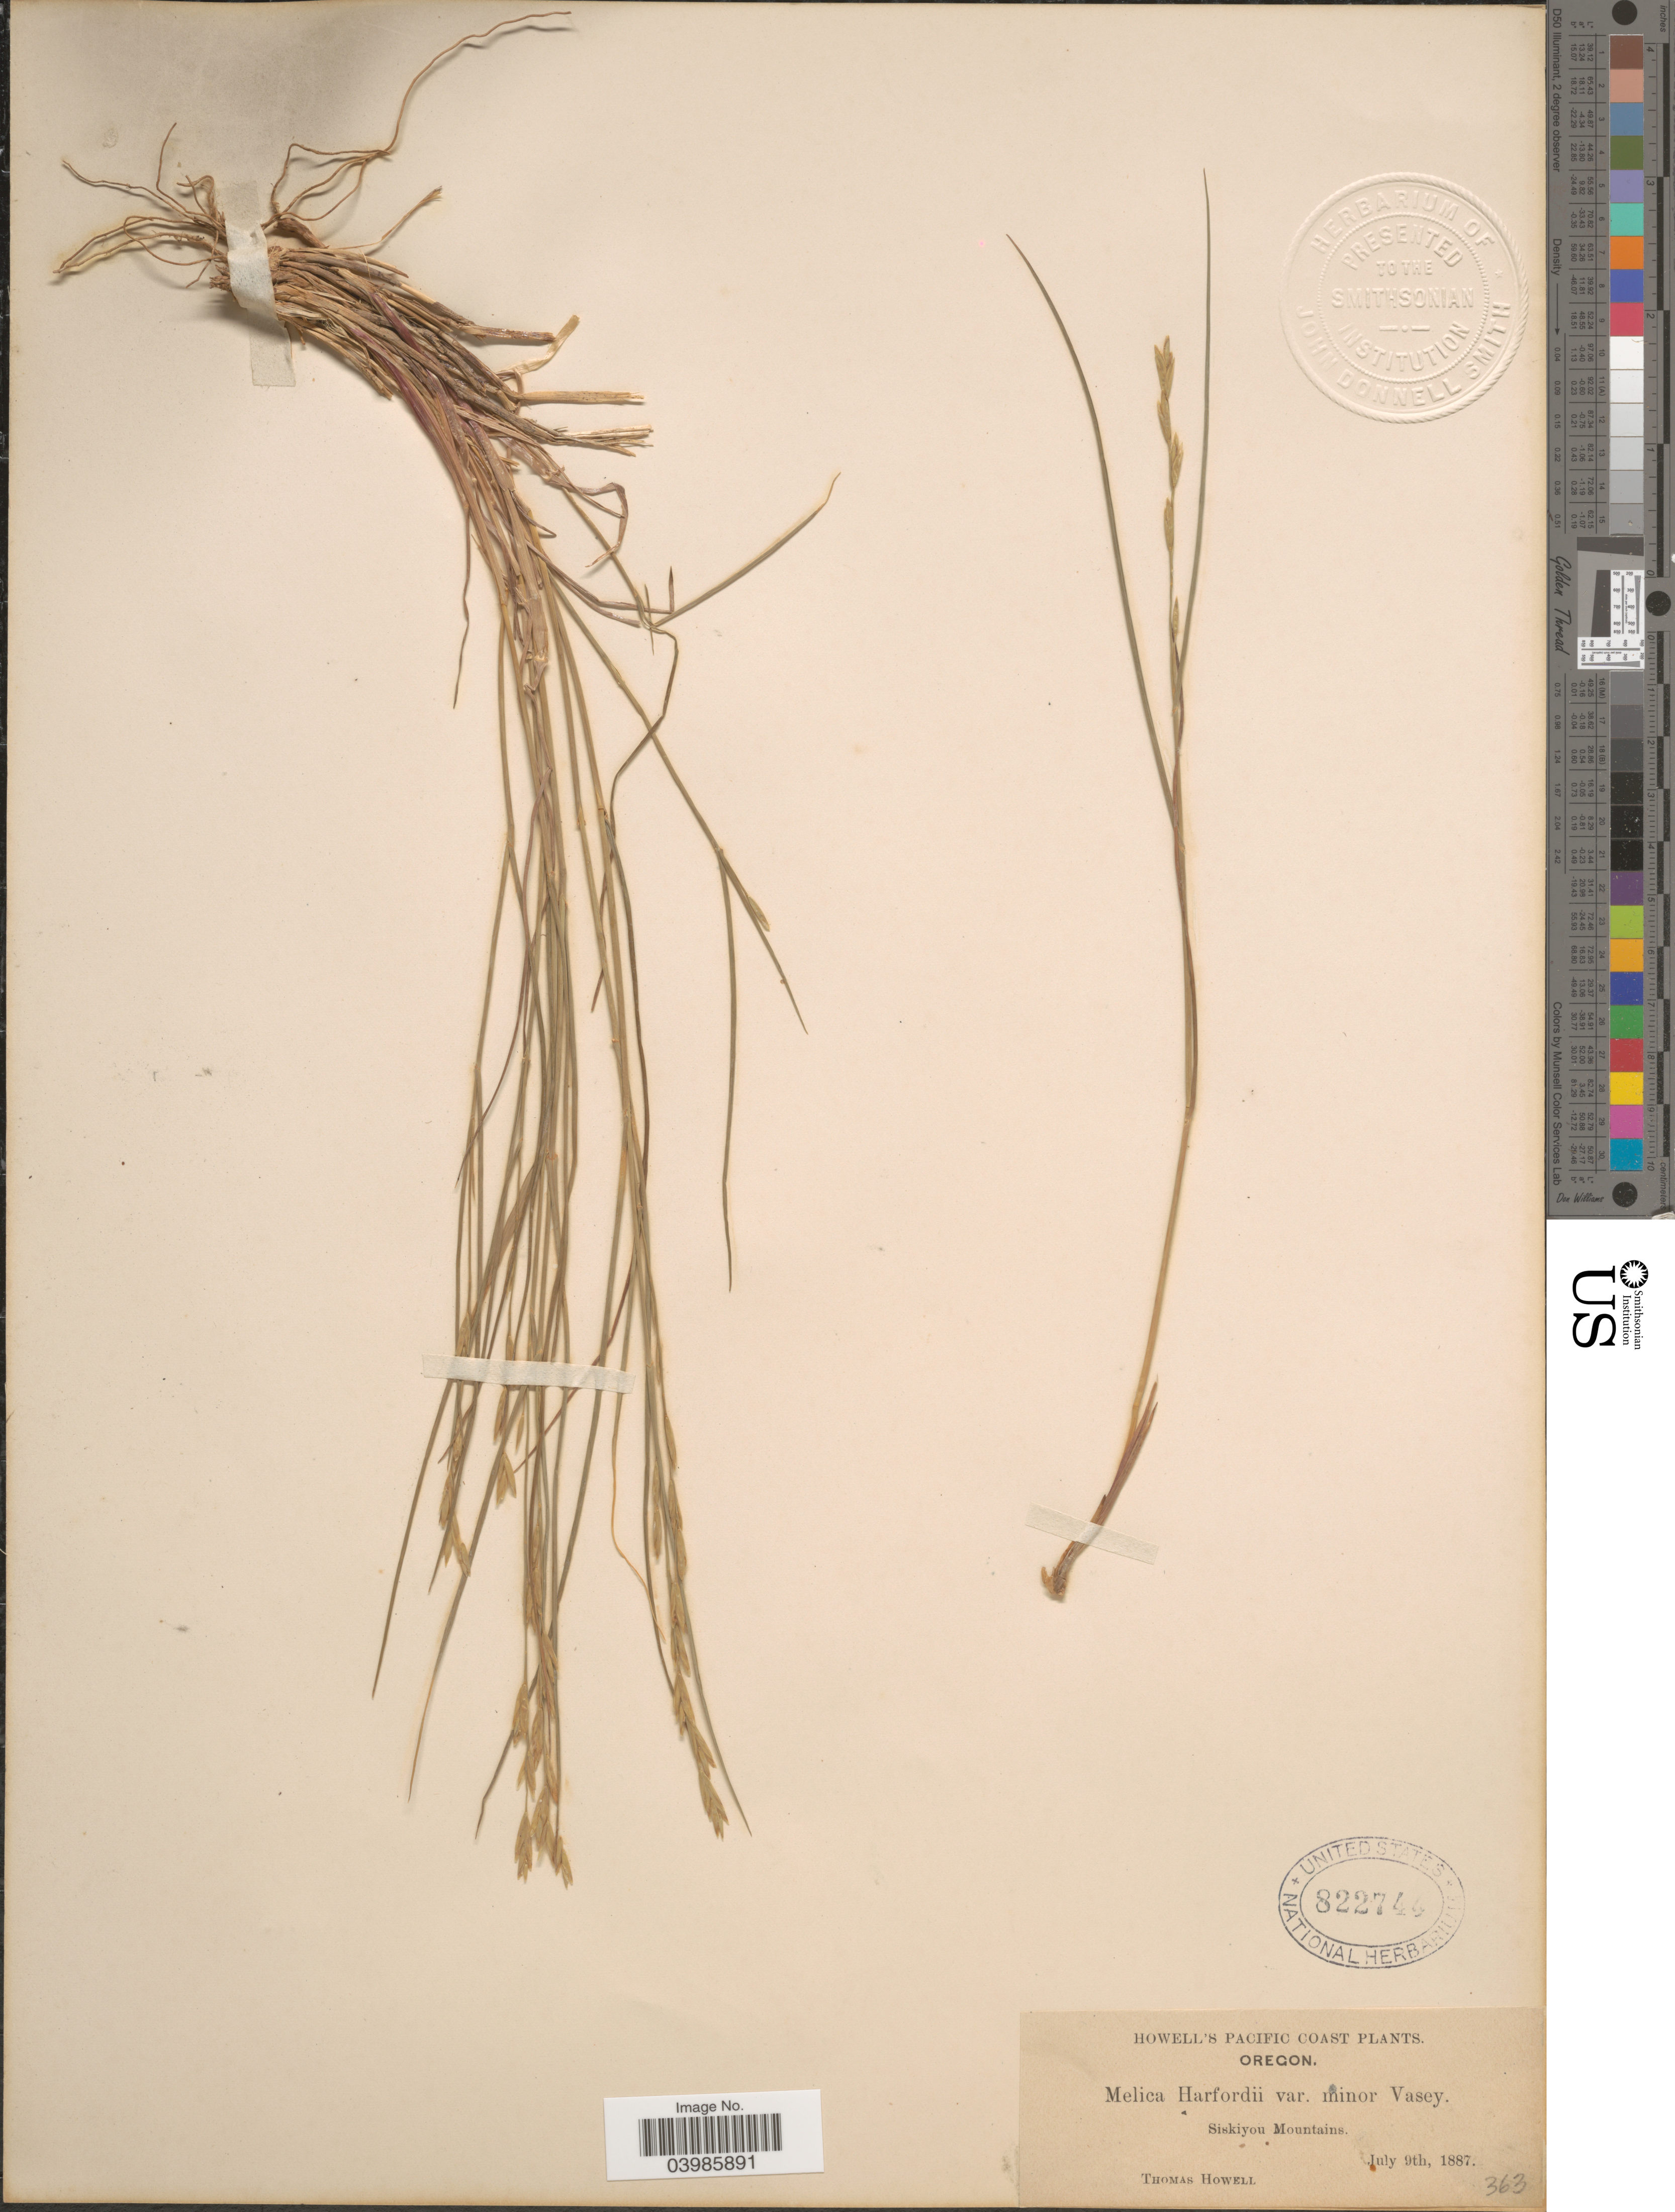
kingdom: Plantae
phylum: Tracheophyta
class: Liliopsida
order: Poales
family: Poaceae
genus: Melica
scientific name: Melica harfordii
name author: Bol.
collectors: T. Howell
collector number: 363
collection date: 1887-07-09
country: United States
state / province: Oregon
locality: Pacific Coast. Siskiyou Mountains.